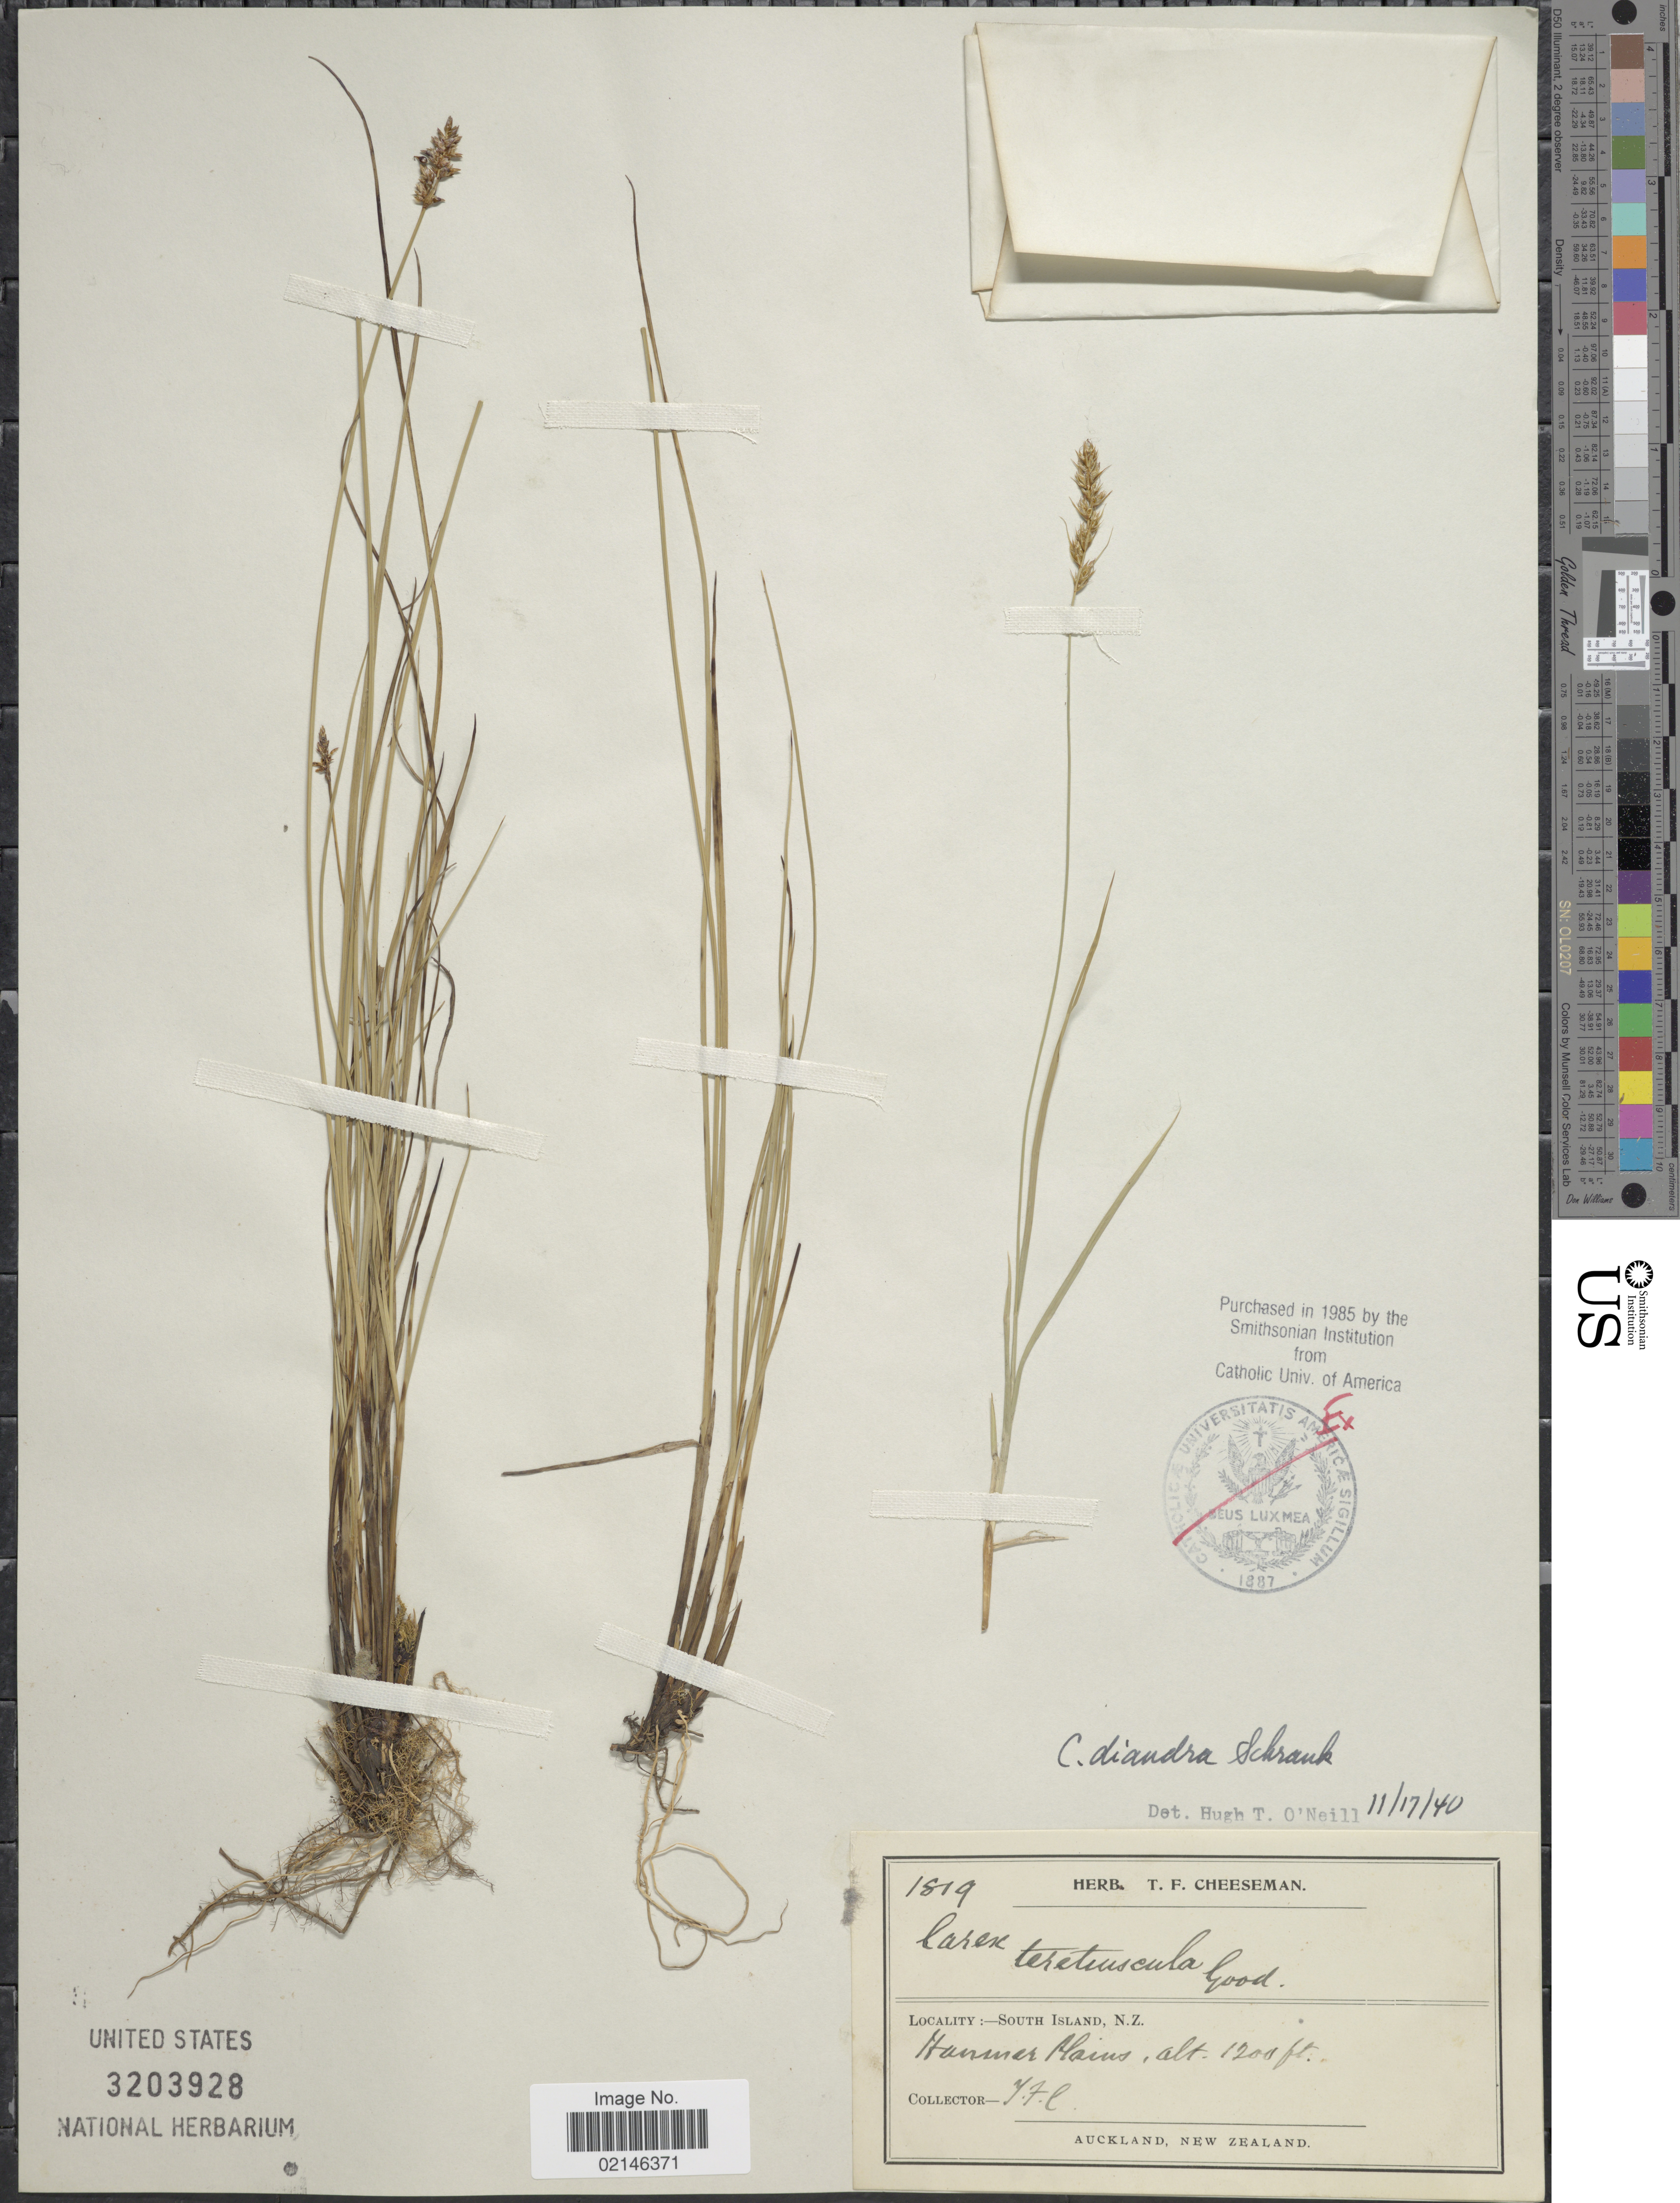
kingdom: Plantae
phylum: Tracheophyta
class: Liliopsida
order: Poales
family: Cyperaceae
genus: Carex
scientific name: Carex diandra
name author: Schrank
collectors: T. F. Cheeseman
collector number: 1819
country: New Zealand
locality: South Island. Hanmer Plains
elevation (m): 366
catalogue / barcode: US 3203928